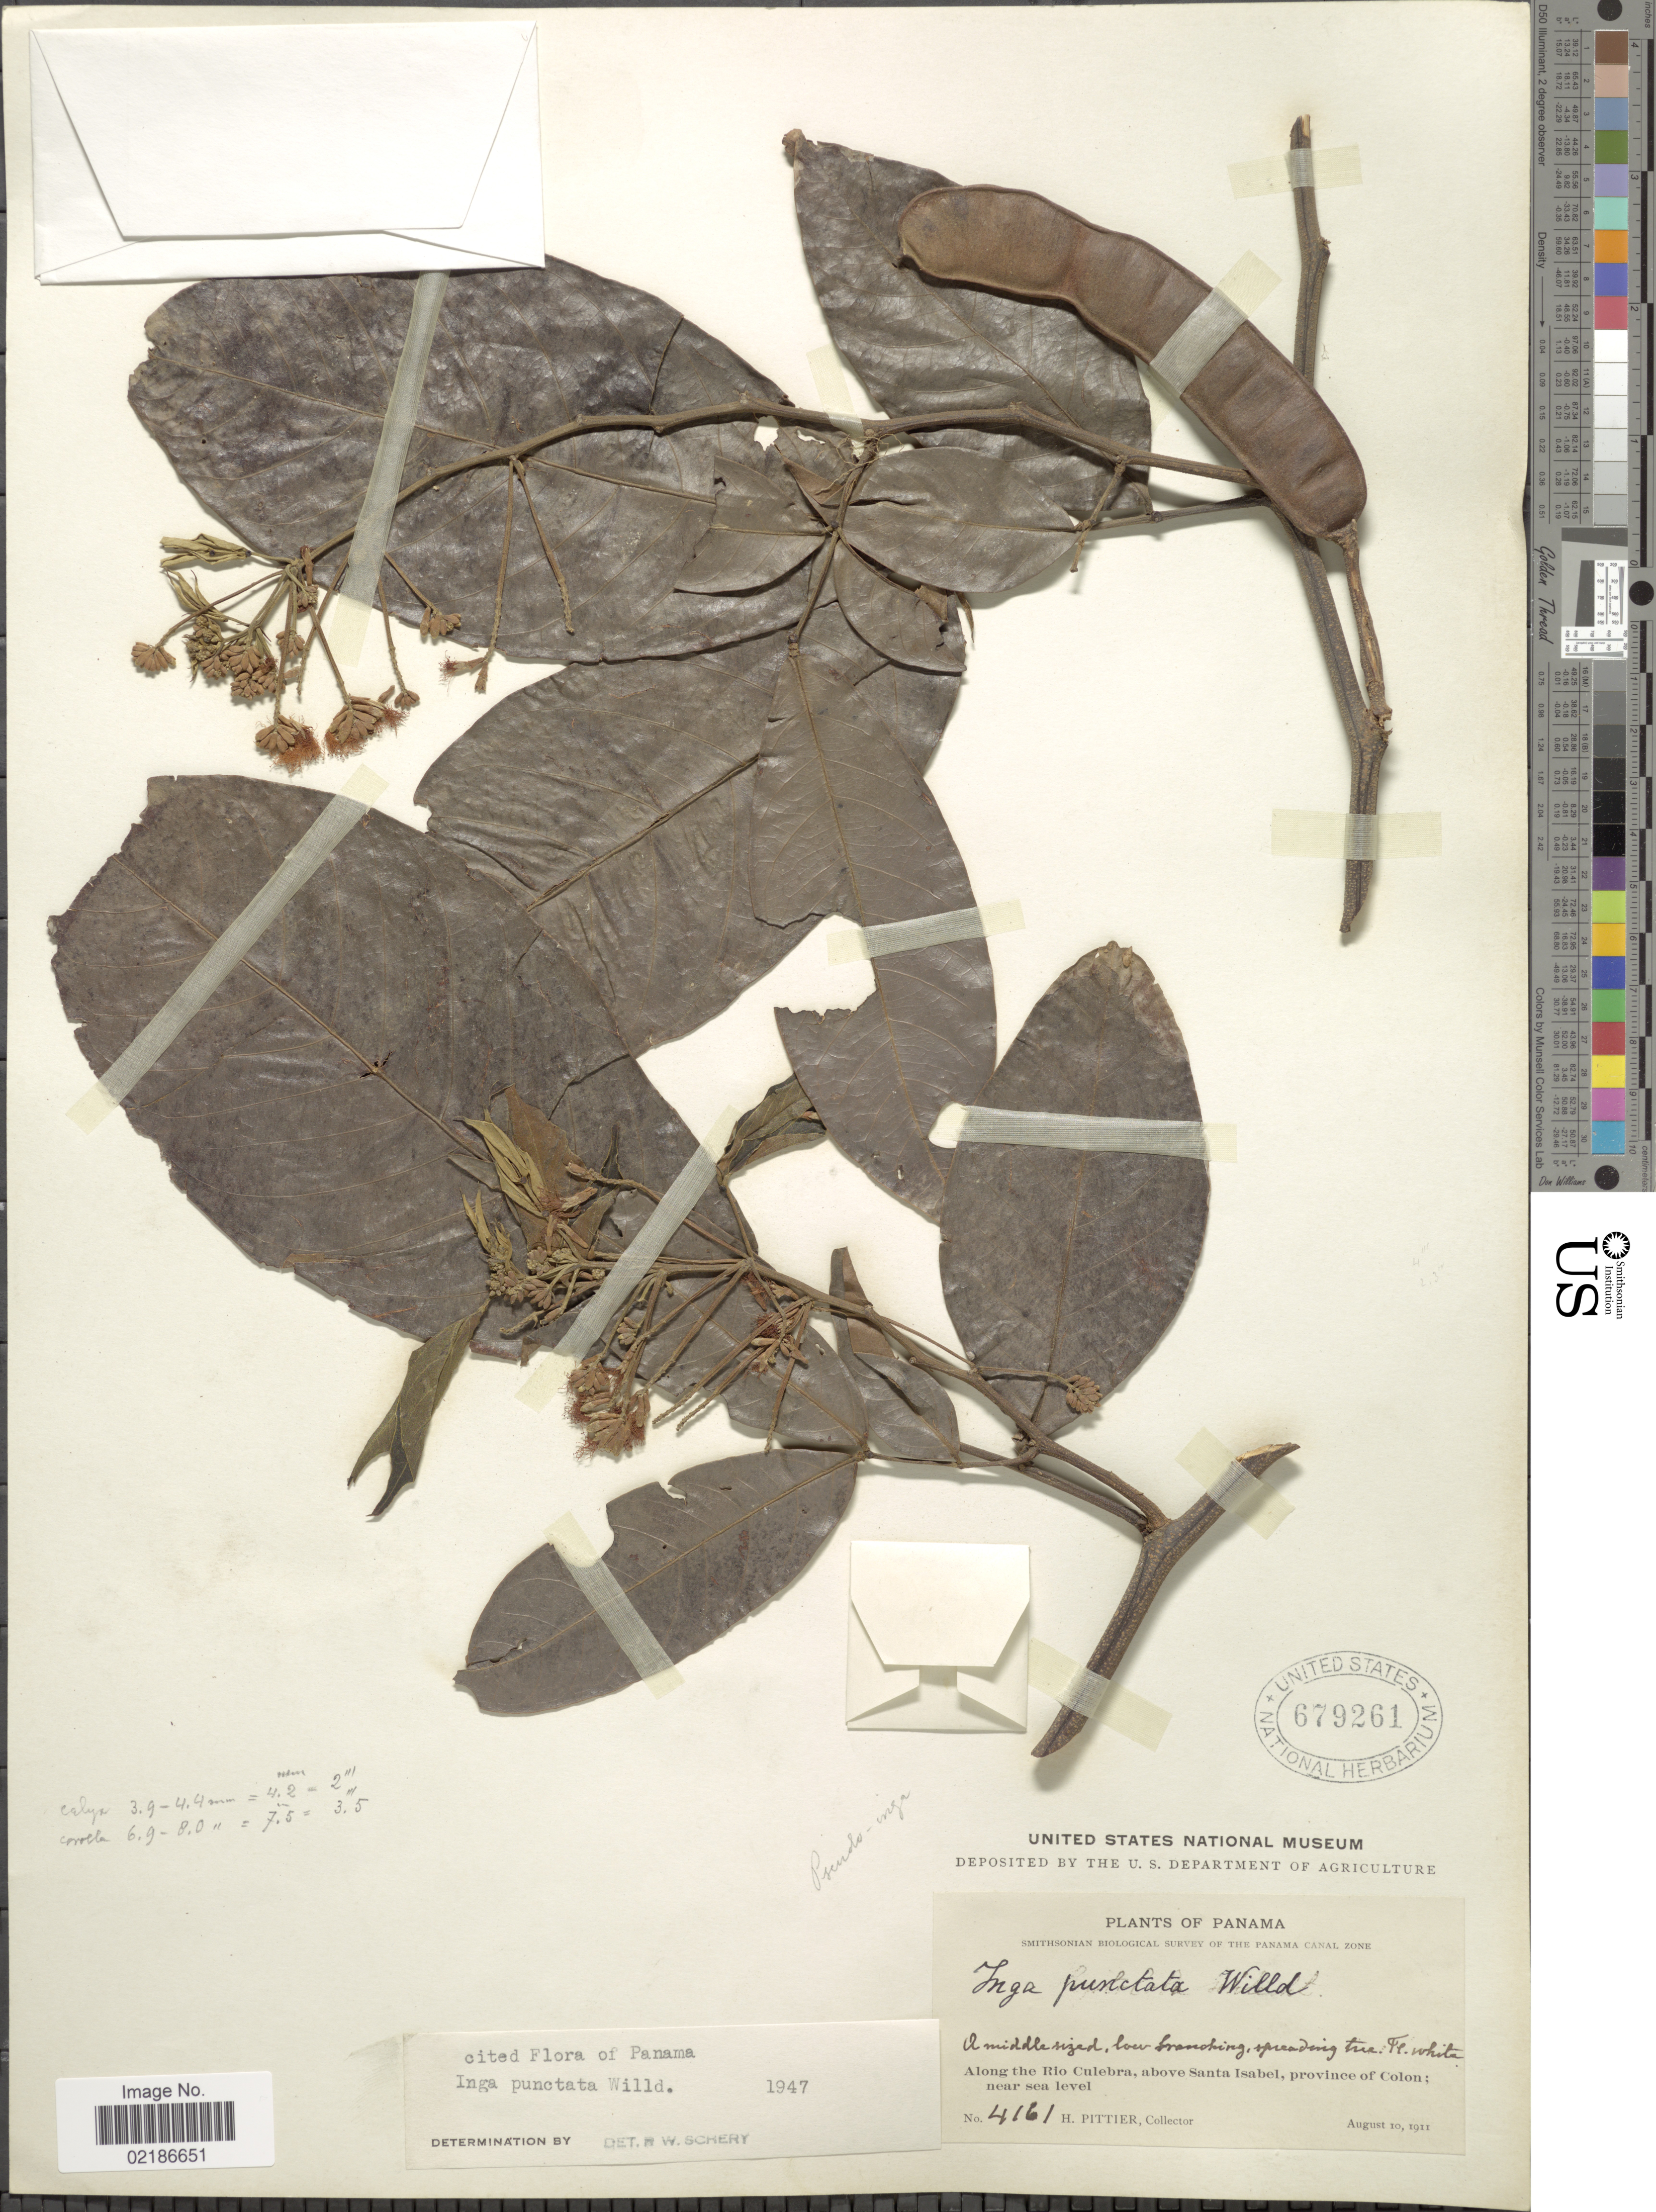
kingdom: Plantae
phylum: Tracheophyta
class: Magnoliopsida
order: Fabales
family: Fabaceae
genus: Inga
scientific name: Inga punctata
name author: Willd.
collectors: H. F. Pittier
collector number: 4161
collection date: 1911-08-10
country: Panama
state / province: Colón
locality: Along the Rio Culebra, above Santa Isabel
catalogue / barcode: US 679261